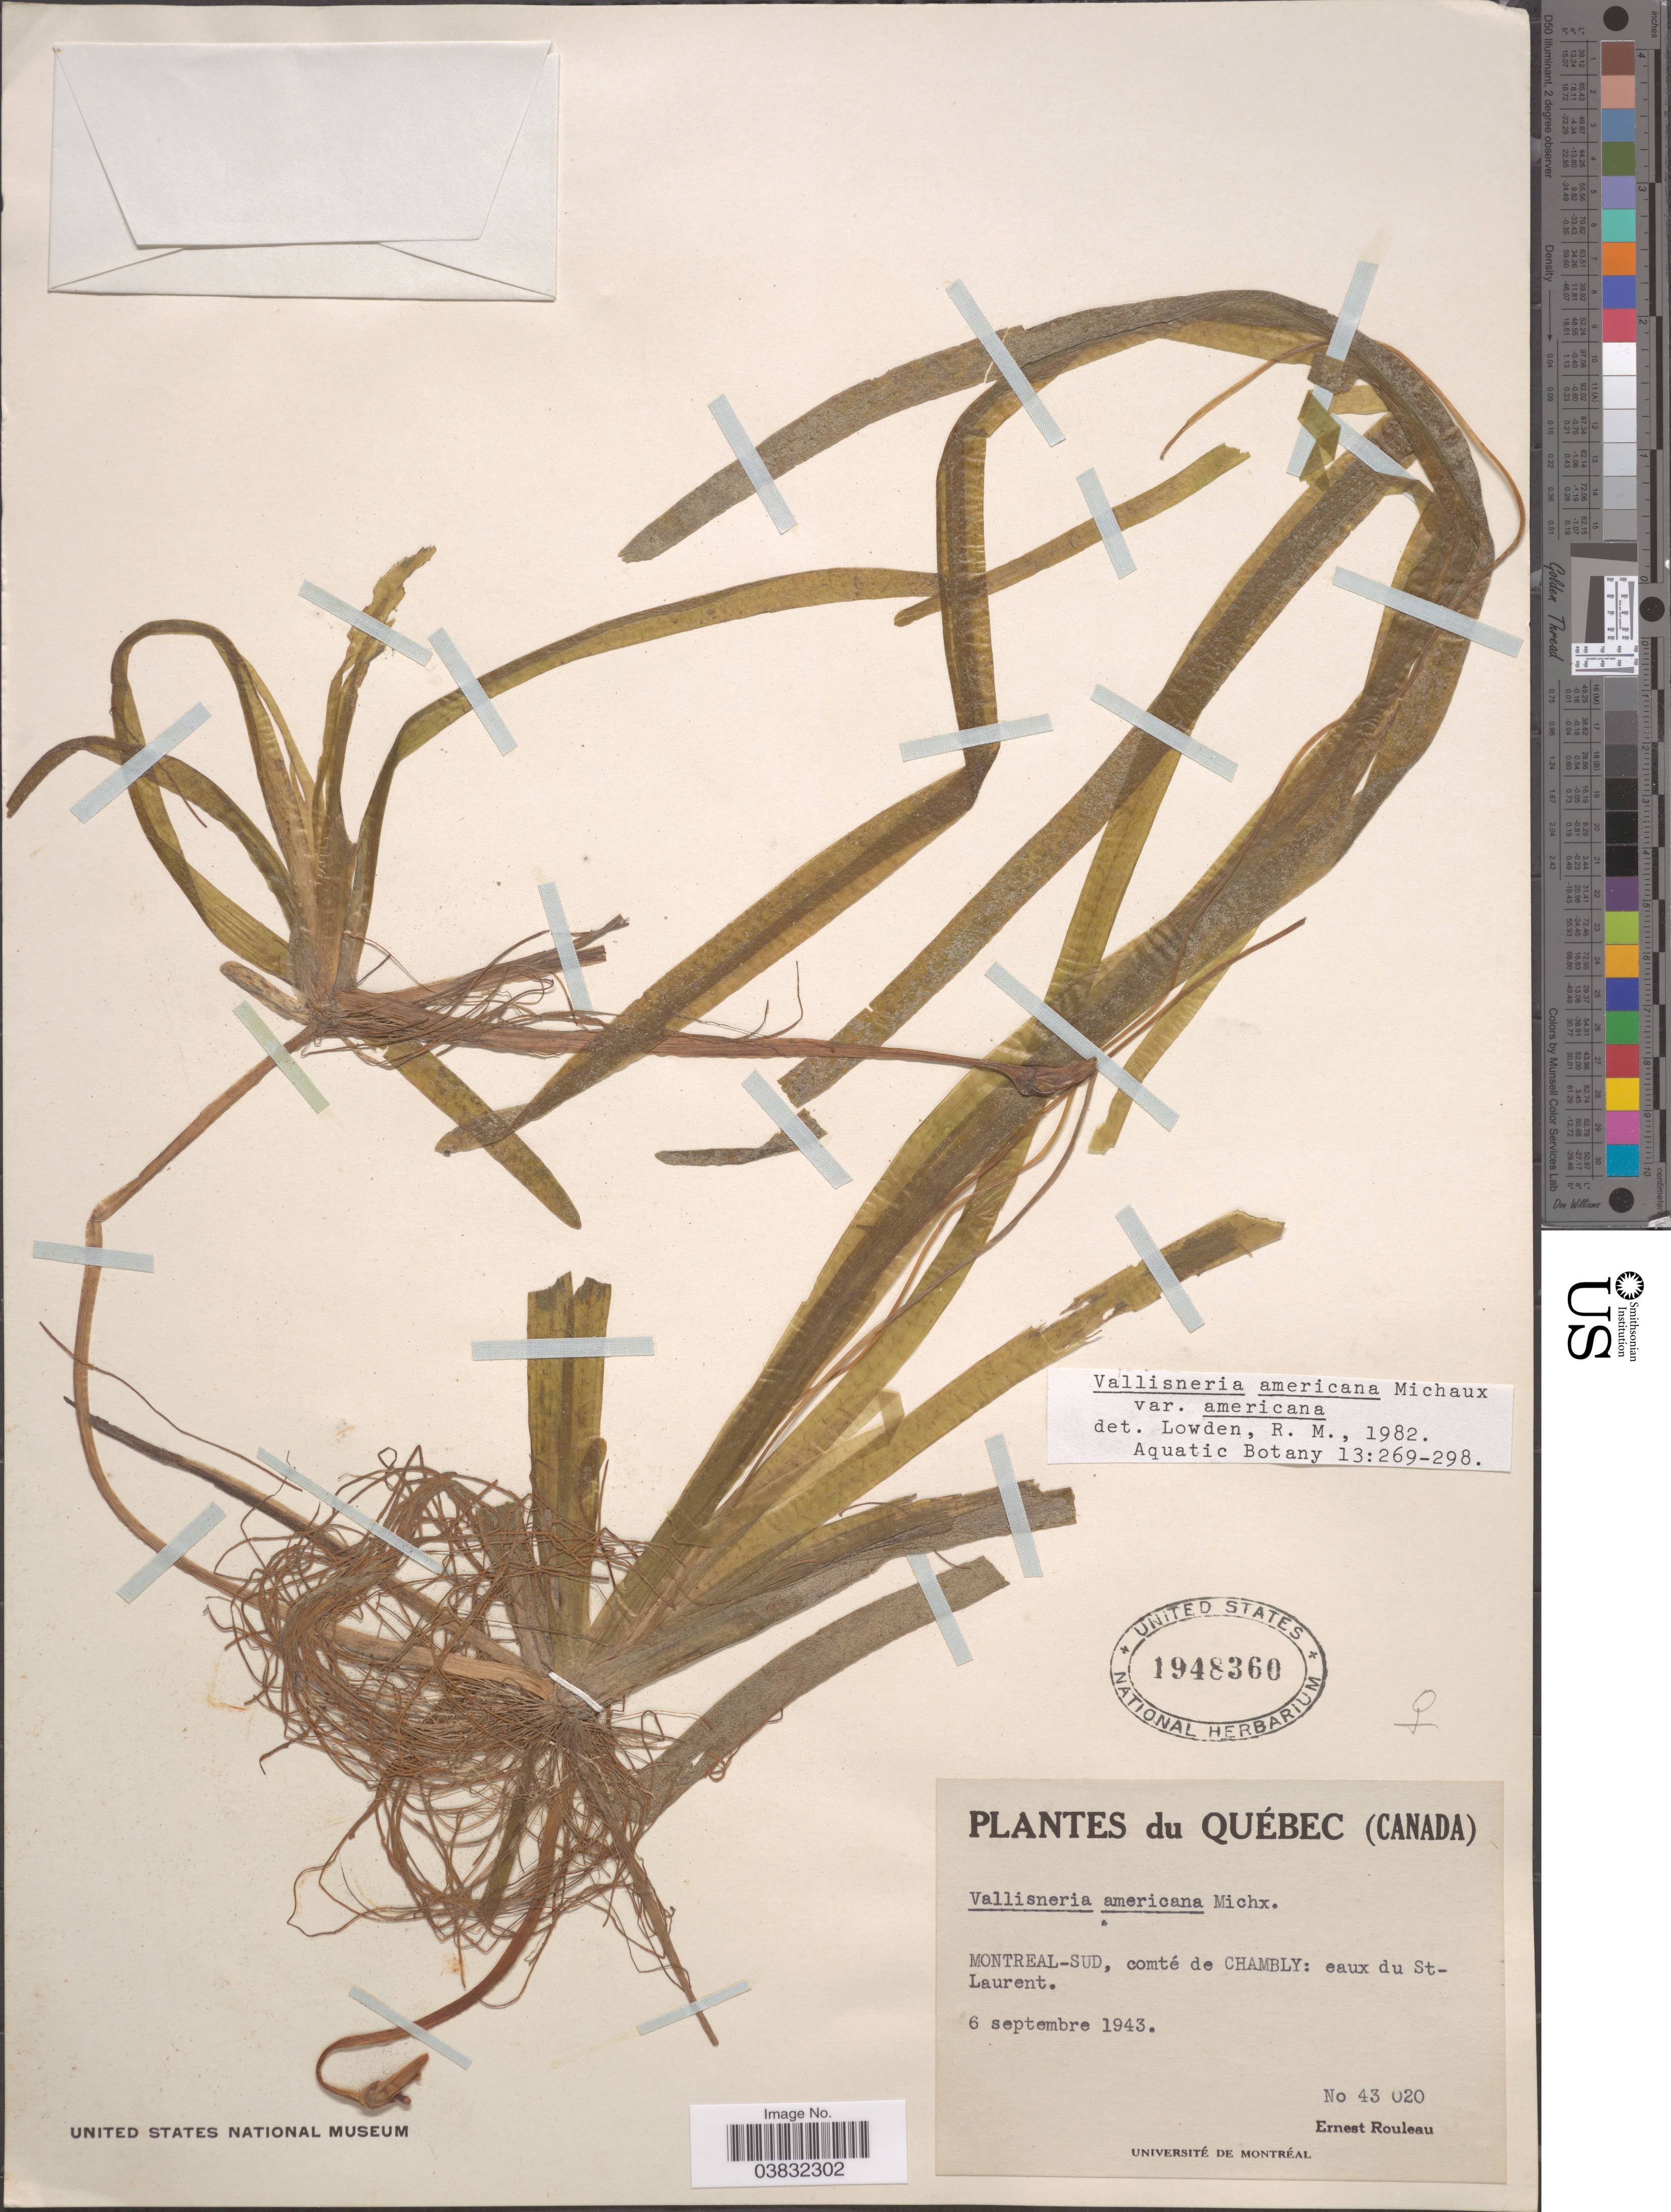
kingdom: Plantae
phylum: Tracheophyta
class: Liliopsida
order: Alismatales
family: Hydrocharitaceae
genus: Vallisneria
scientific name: Vallisneria americana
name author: Michx.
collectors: J. Rouleau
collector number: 43020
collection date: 1943-09-06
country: Canada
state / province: Quebec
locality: Montreal-Sud, comté de Chambly: eaux du St-Laurent.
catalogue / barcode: US 1948360